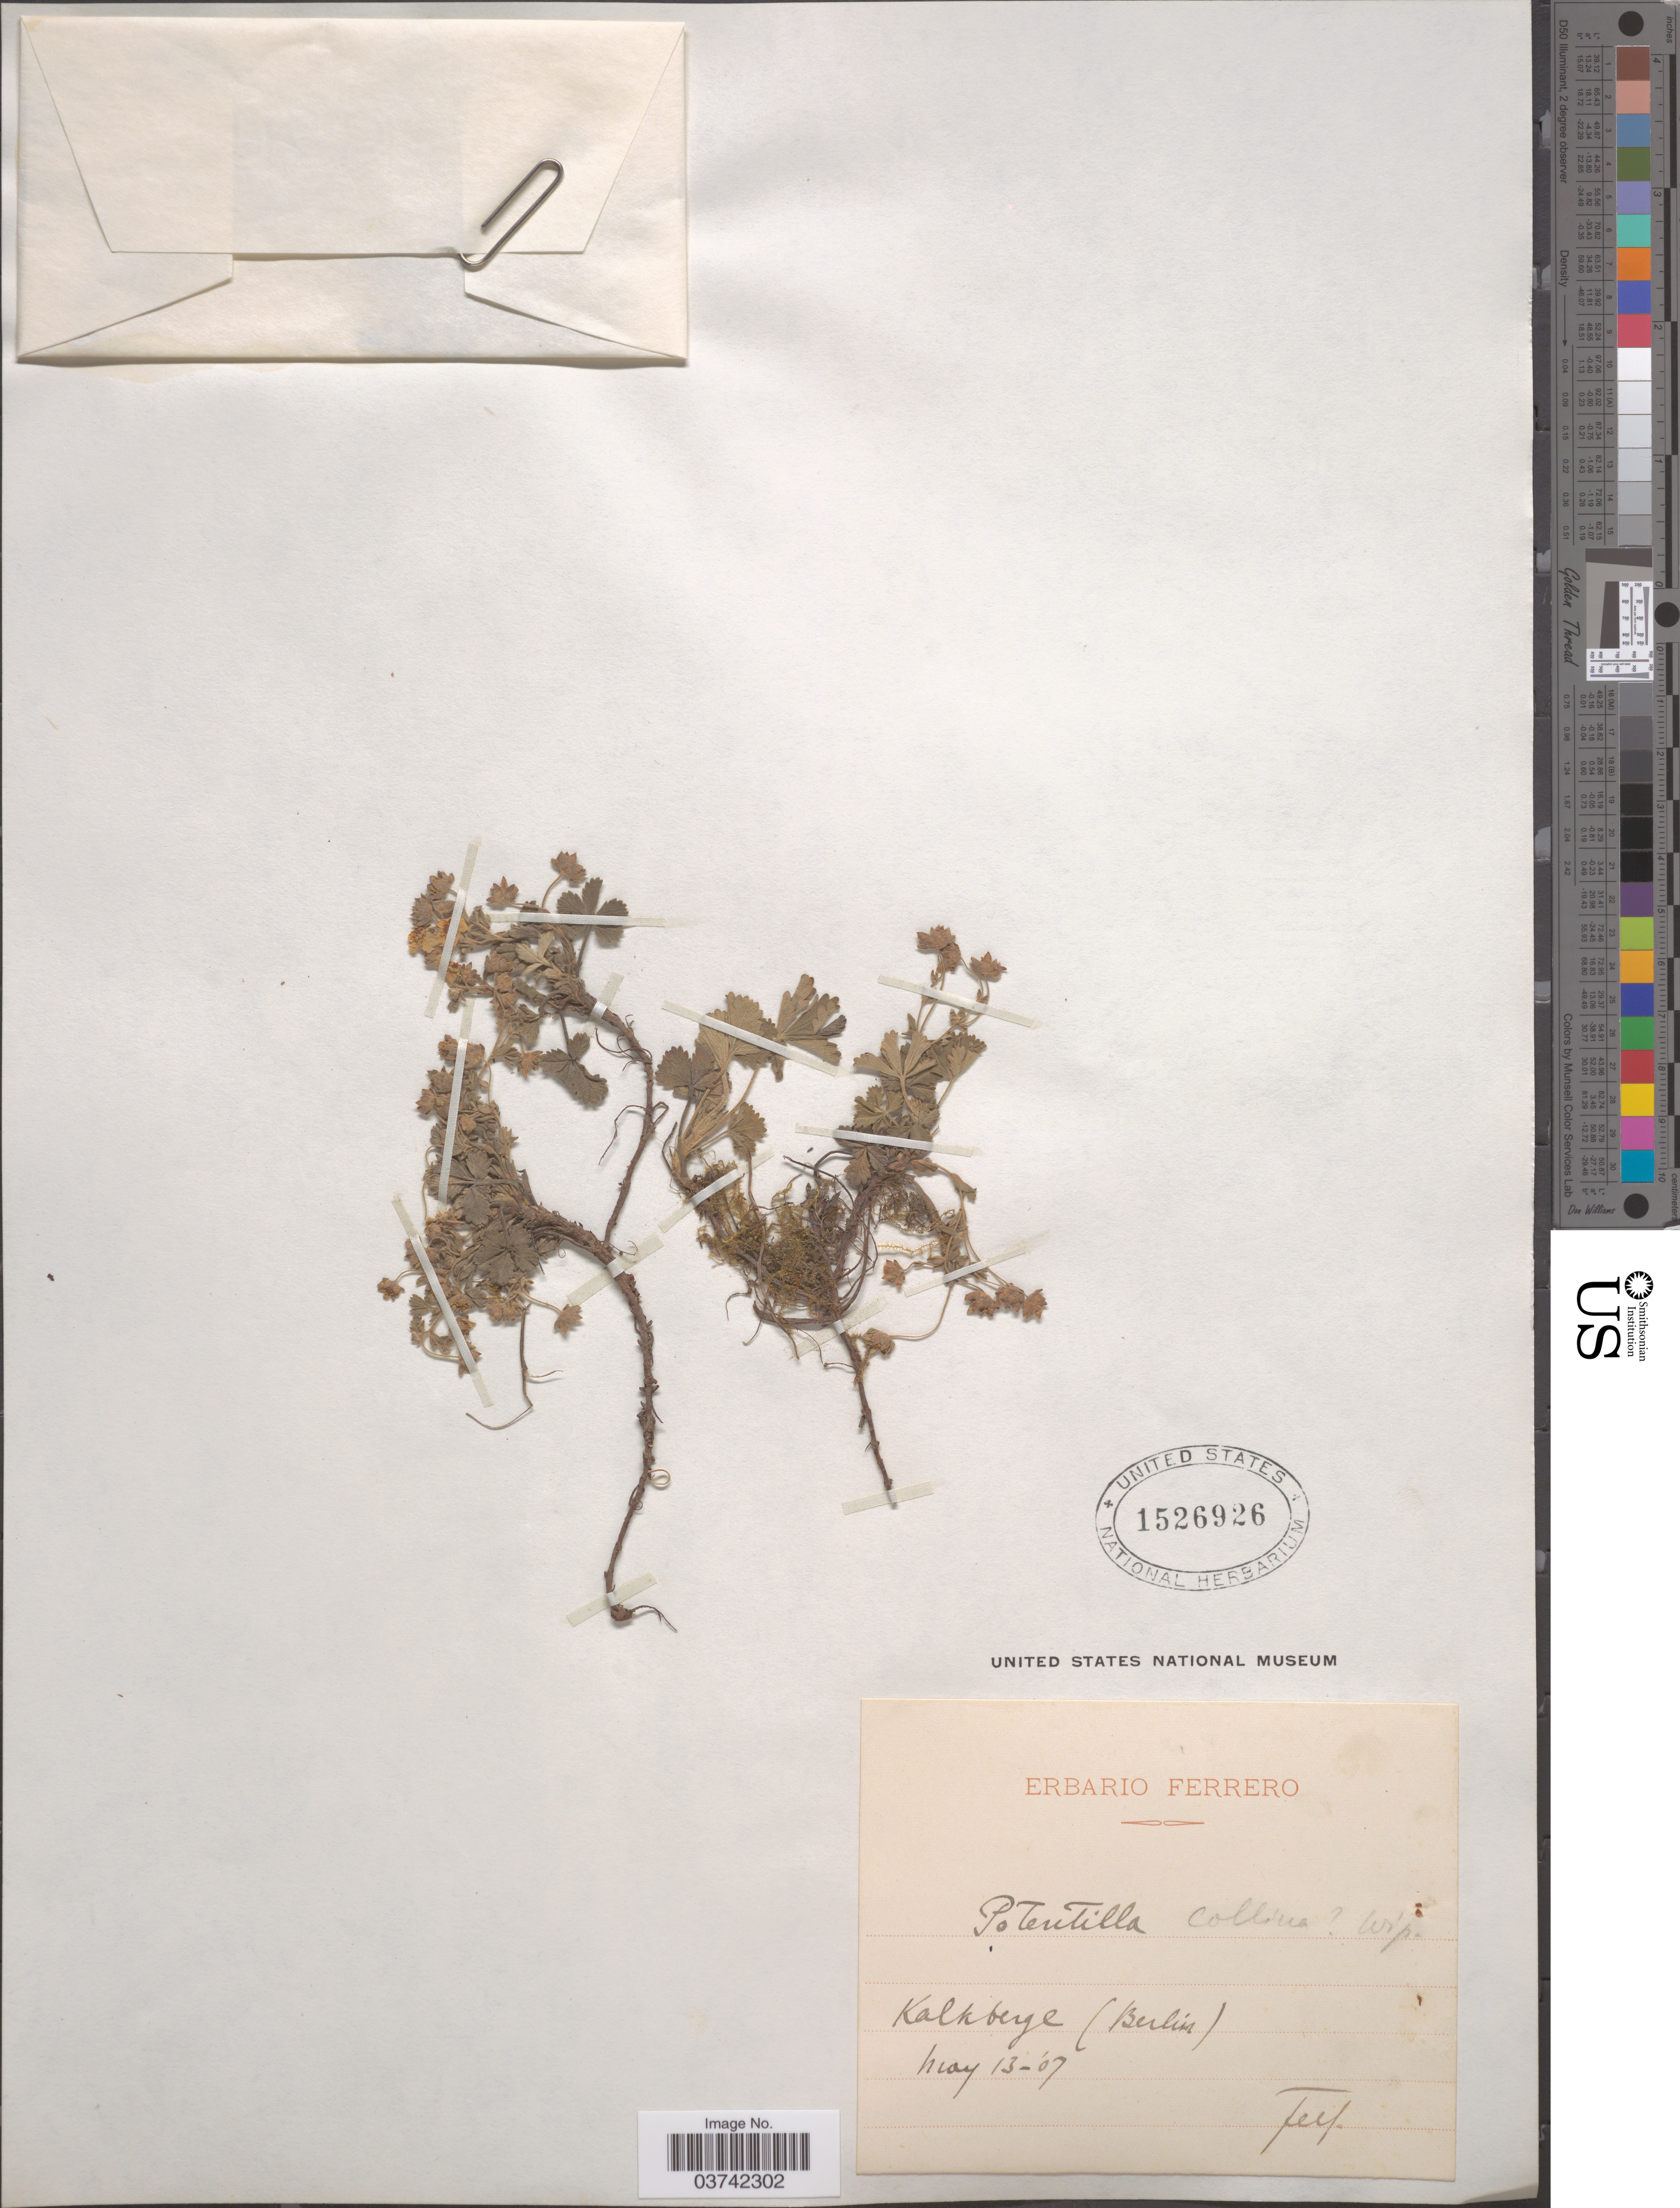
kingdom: Plantae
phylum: Tracheophyta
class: Magnoliopsida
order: Rosales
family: Rosaceae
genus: Potentilla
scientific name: Potentilla collina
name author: Wibel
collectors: F. Ferrero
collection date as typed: Transcribed d/m/y: 13/5/7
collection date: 1907-05-13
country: Germany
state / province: Berlin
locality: Kalkberge.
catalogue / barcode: US 1526926